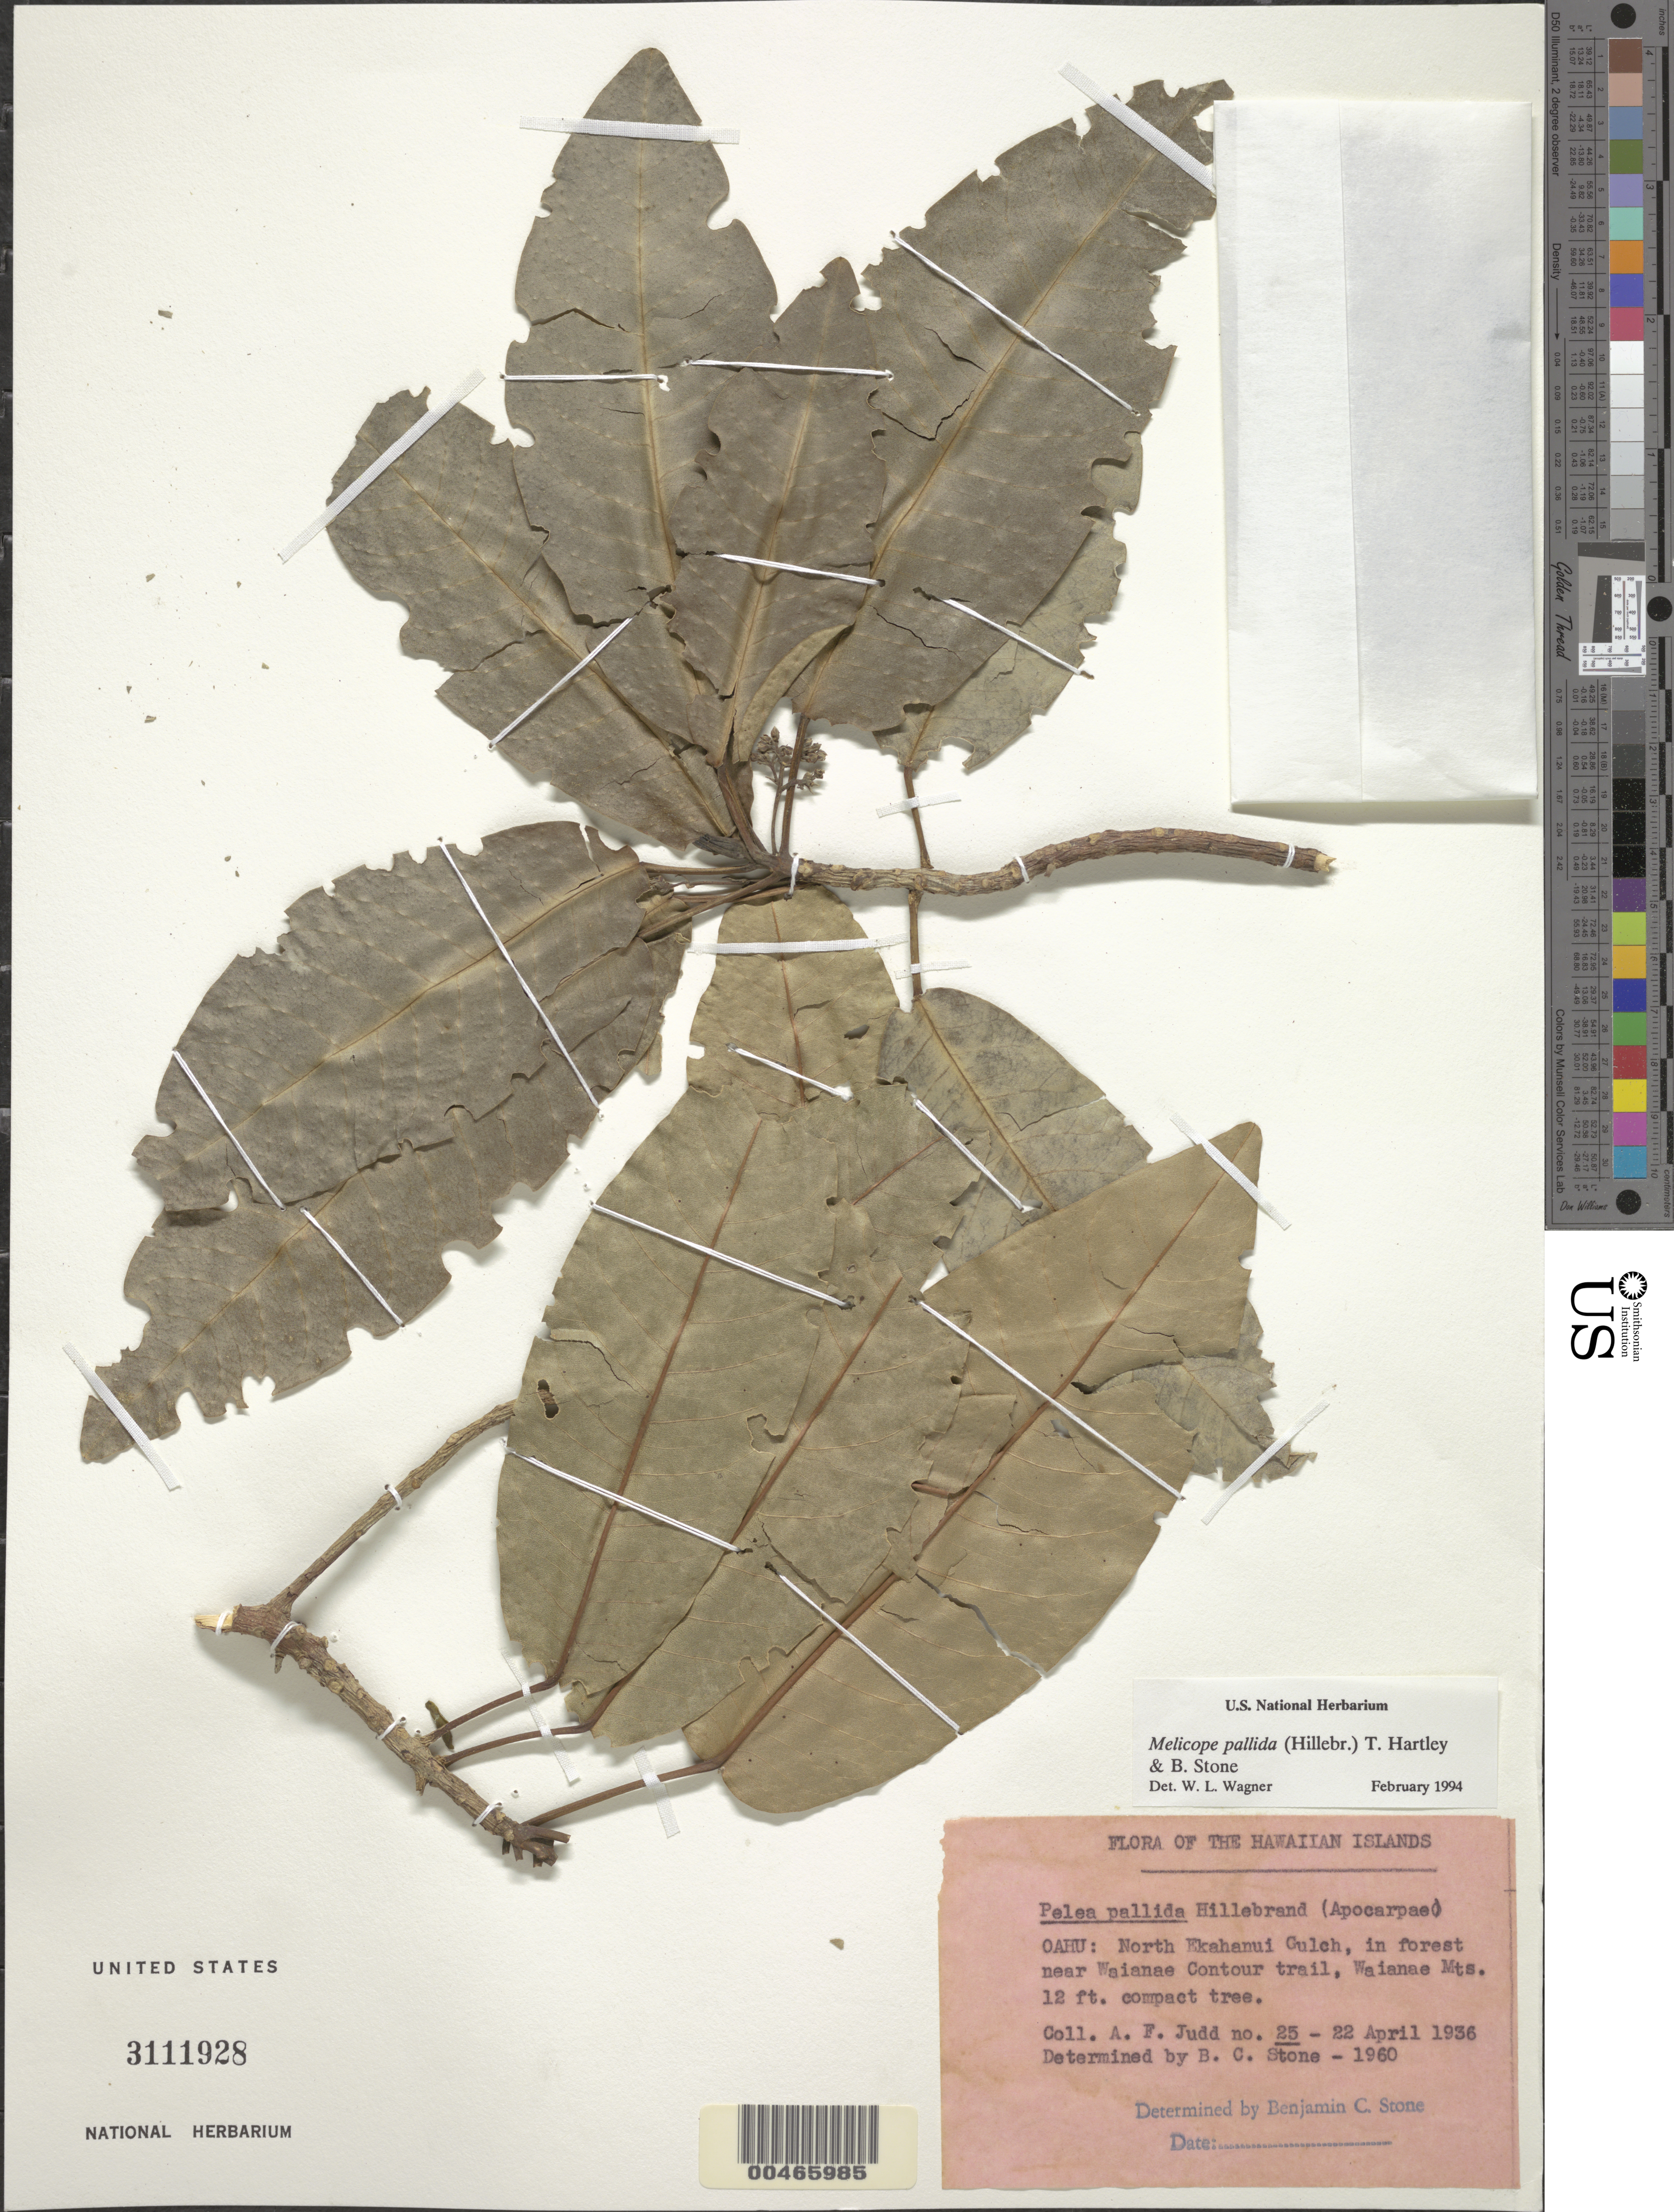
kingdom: Plantae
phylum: Tracheophyta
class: Magnoliopsida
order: Sapindales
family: Rutaceae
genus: Melicope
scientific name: Melicope pallida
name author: (Hillebr.) T.G. Hartley & B.C. Stone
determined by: Wagner, W. L., (BOT), Smithsonian Institution - National Museum of Natural History (UNITED STATES)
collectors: A. Judd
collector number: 25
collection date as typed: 22 Apr 1936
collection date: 1936-04-22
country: United States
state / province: Hawaii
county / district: Honolulu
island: Oahu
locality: N Ekahanui Gulch, near Waianae Contour trail, Waianae Mts.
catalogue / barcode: US 3111928